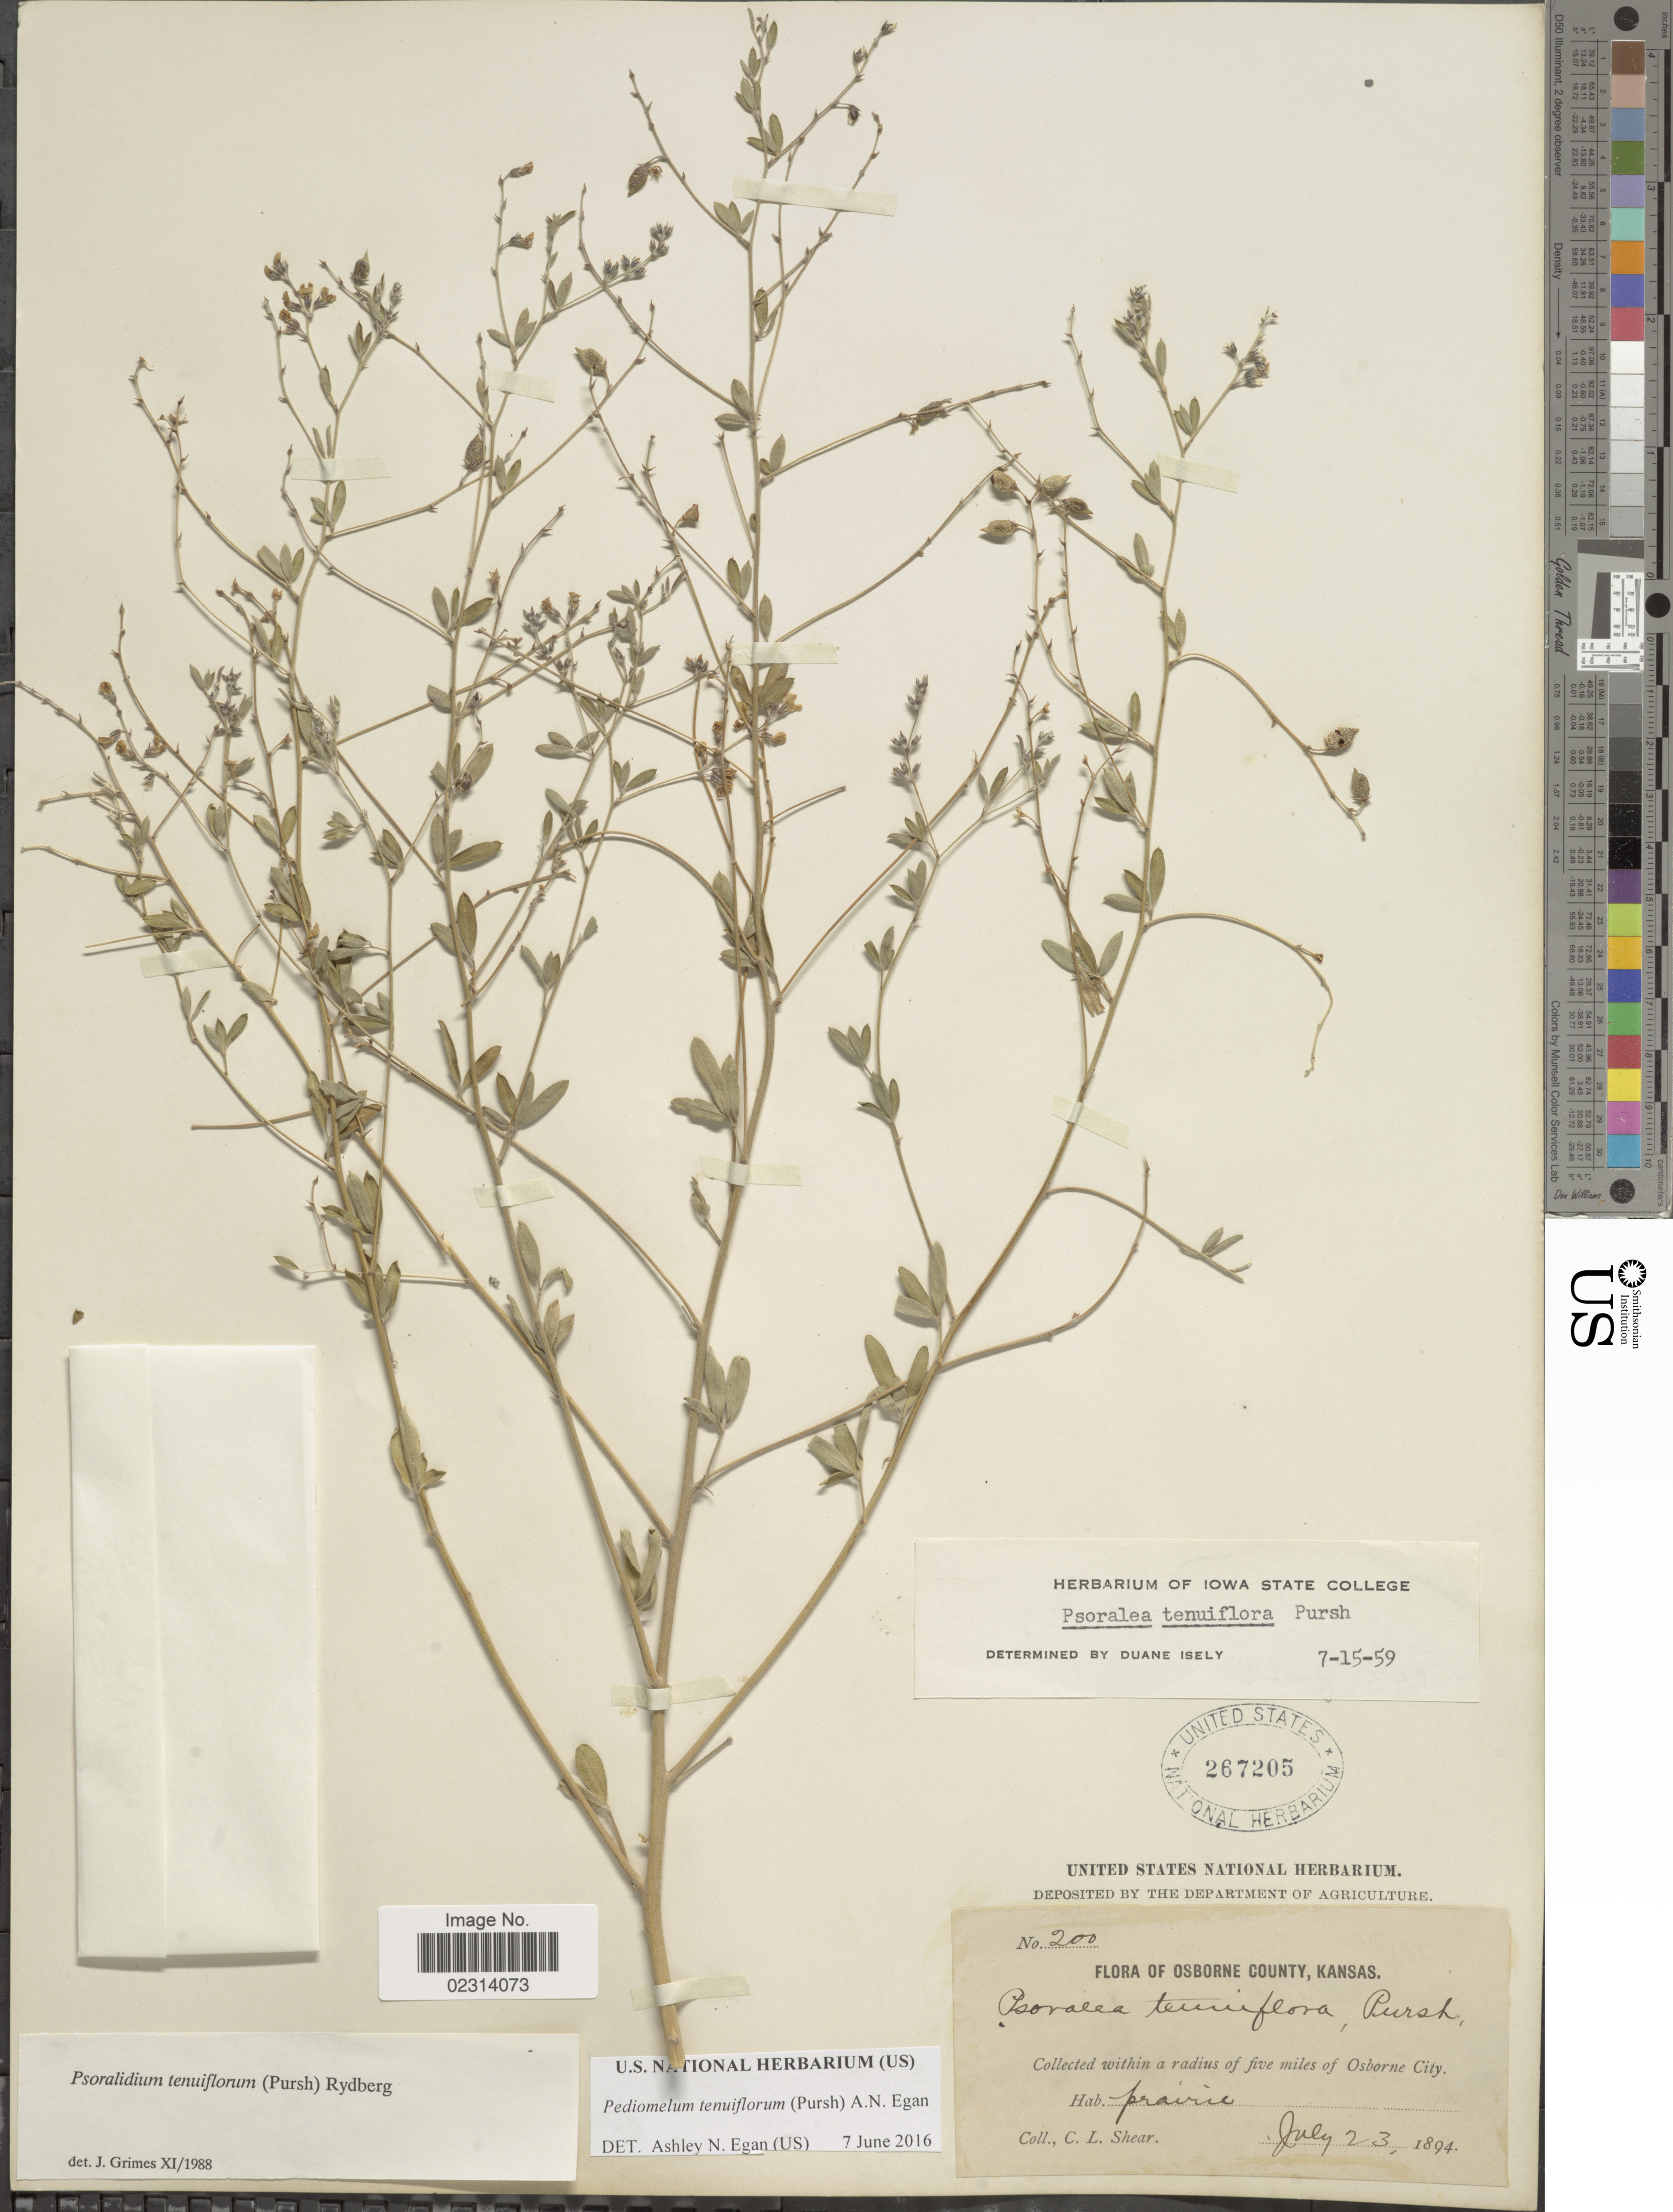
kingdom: Plantae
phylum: Tracheophyta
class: Magnoliopsida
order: Fabales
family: Fabaceae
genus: Psoralidium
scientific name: Psoralidium tenuiflorum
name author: (Pursh) Rydb.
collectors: C. L. Shear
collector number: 200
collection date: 1894-07-23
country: United States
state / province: Kansas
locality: Osborne County, Kansas, Within a radius of five miles of Osborne City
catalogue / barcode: US 267205